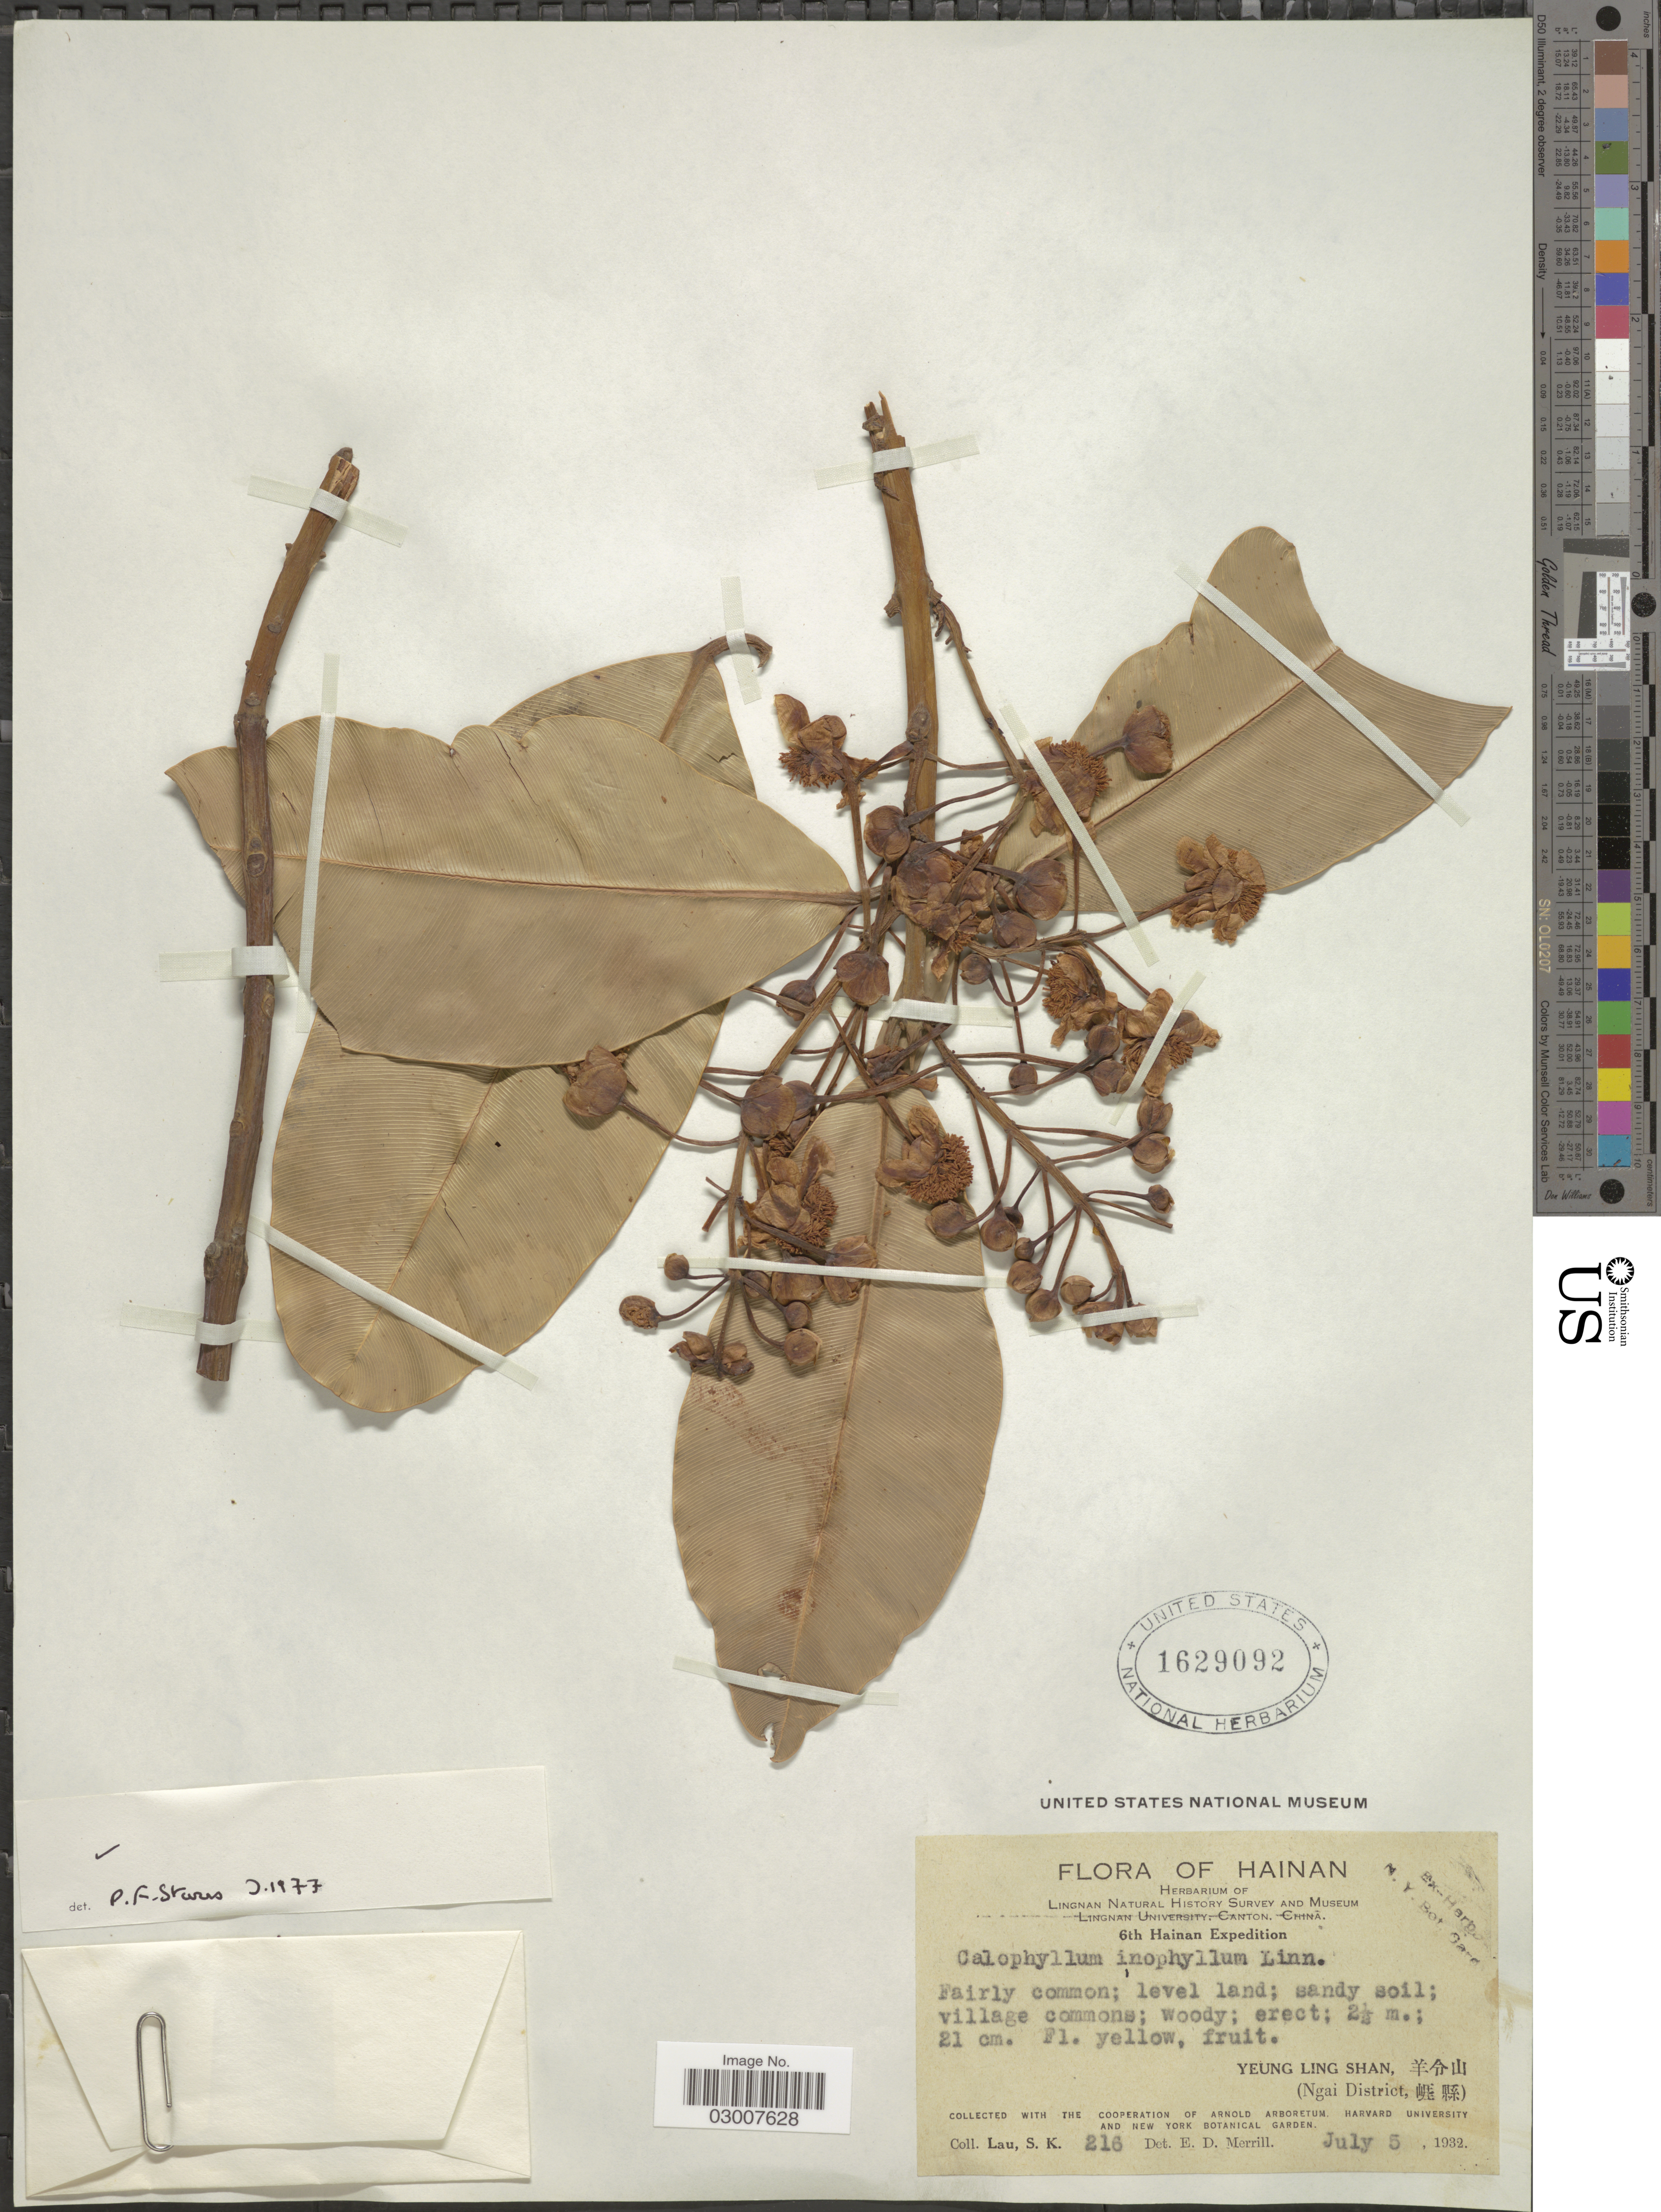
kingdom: Plantae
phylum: Tracheophyta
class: Magnoliopsida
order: Malpighiales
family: Calophyllaceae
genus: Calophyllum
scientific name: Calophyllum inophyllum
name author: L.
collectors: S. K. Lau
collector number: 216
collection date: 1932-07-05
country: China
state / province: Hainan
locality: Yeung Ling Shan, Ngai District.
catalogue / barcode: US 1629092